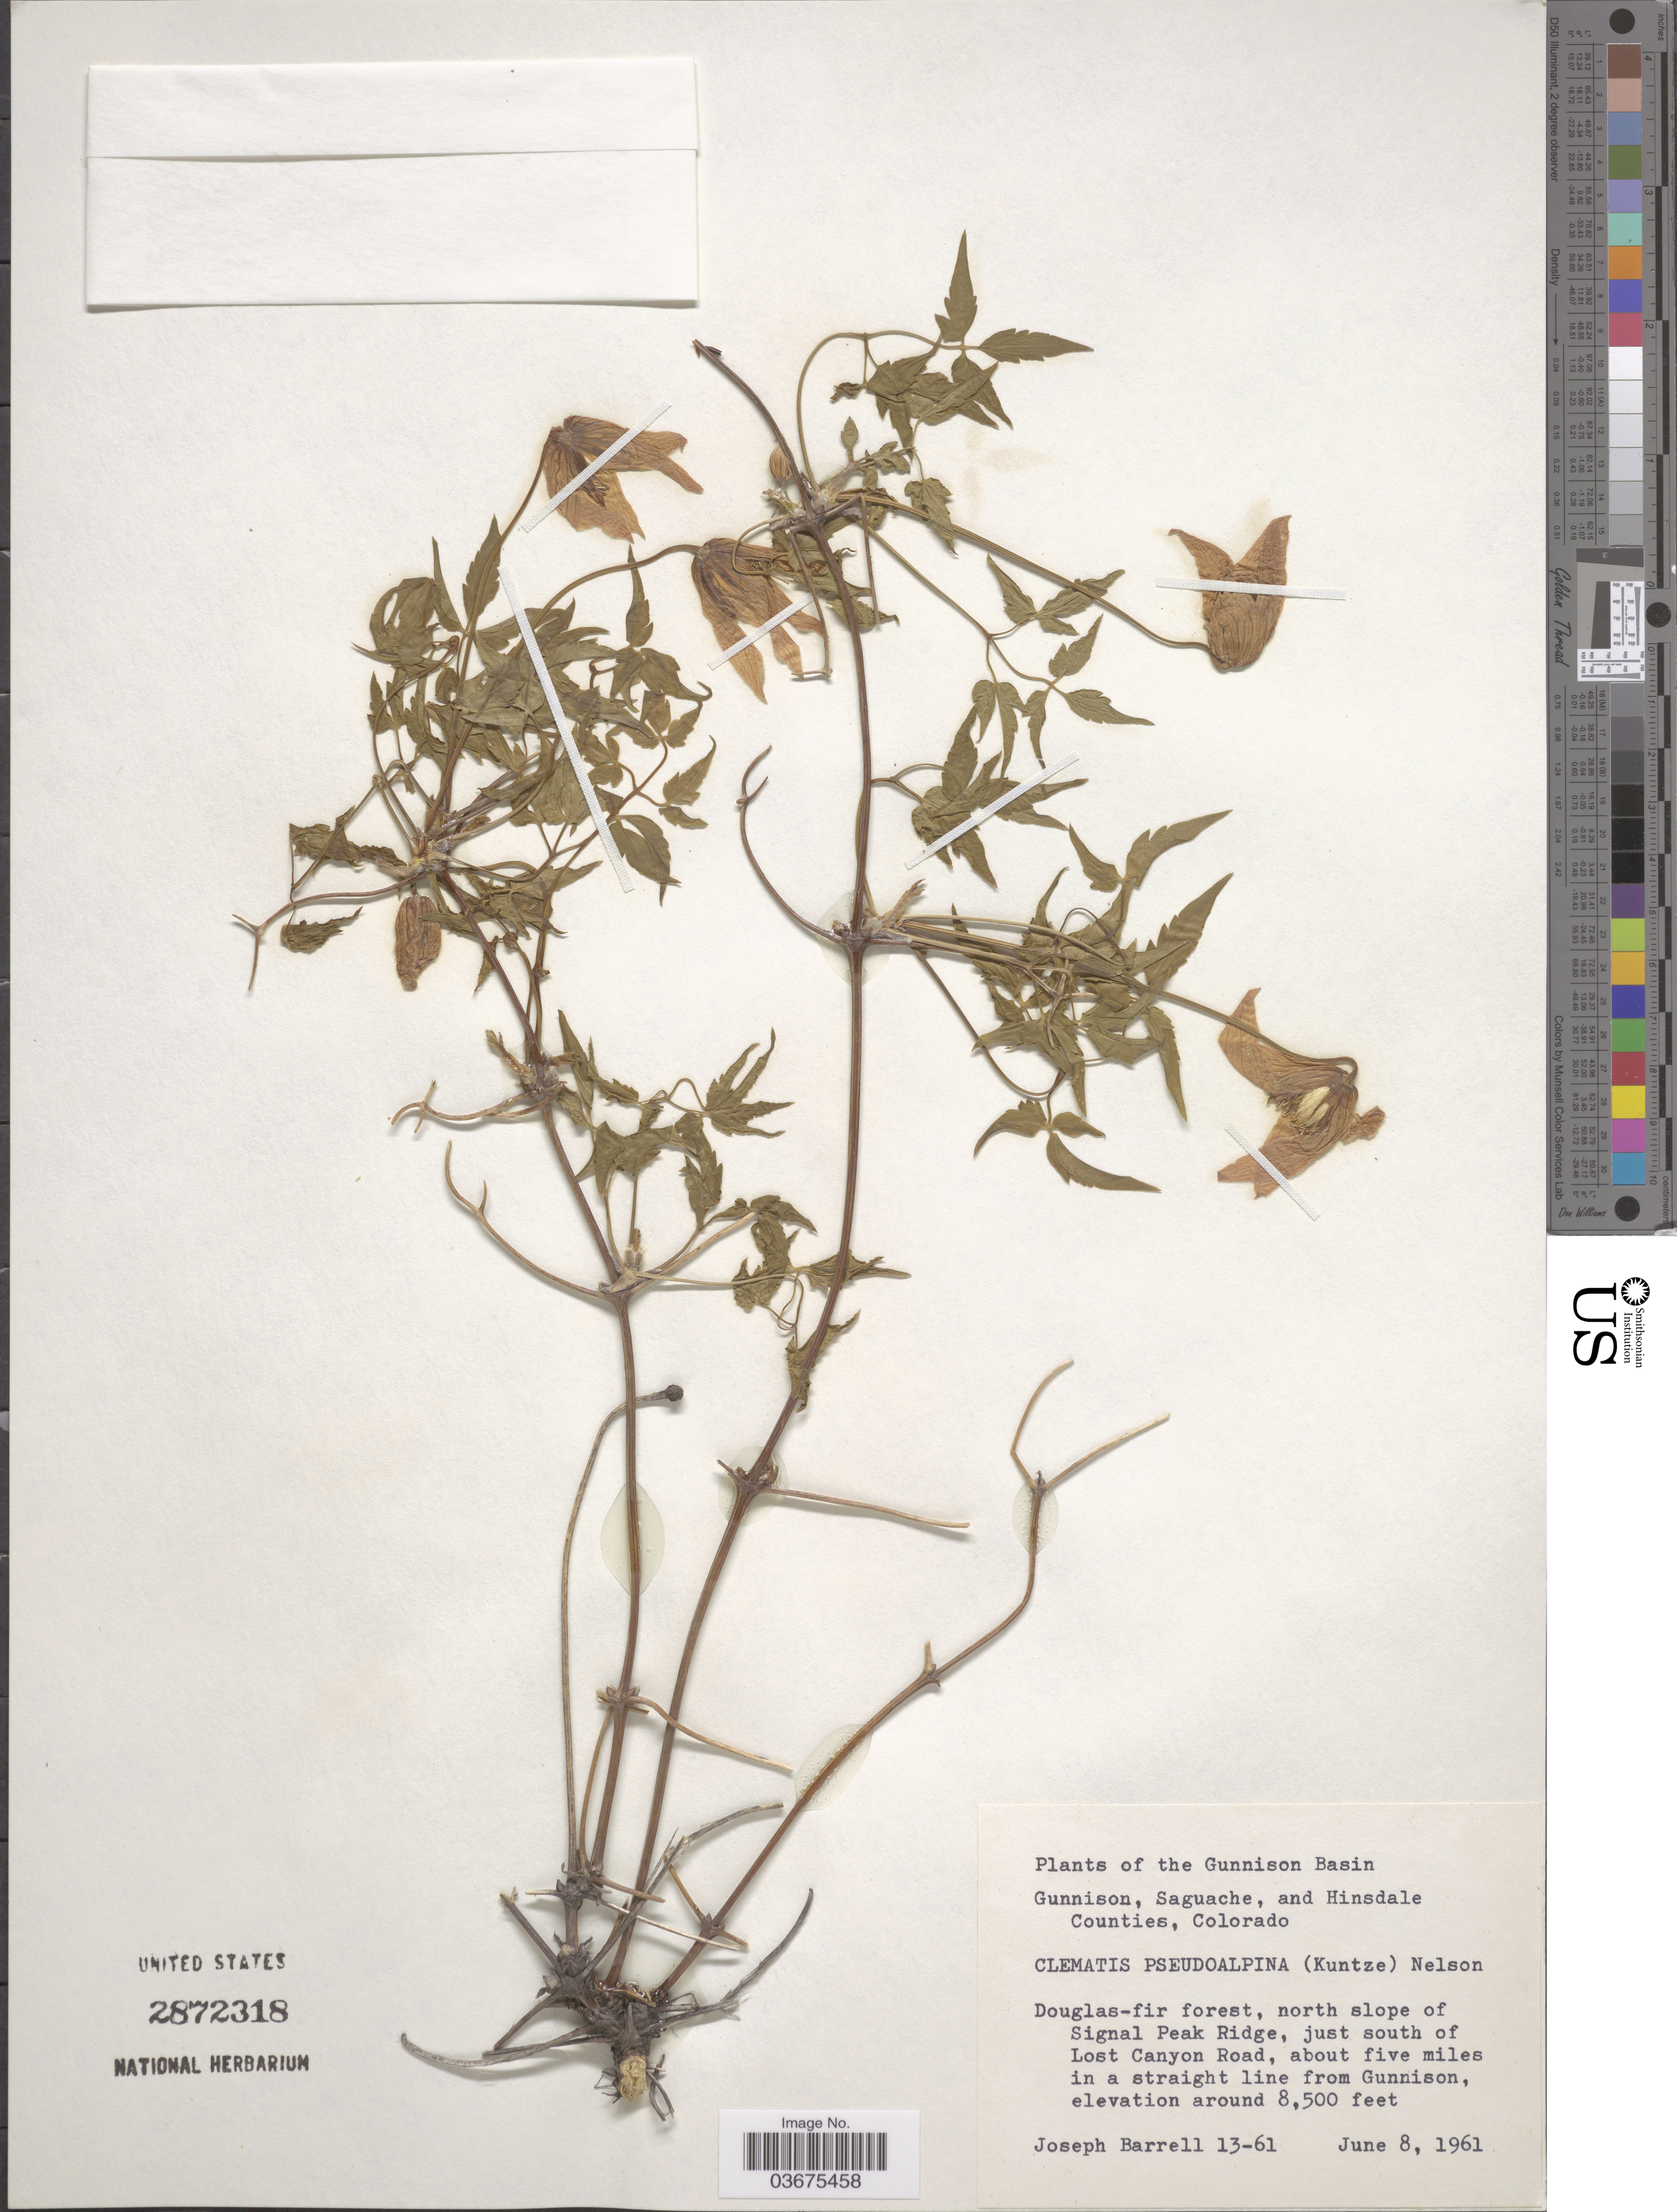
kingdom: Plantae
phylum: Tracheophyta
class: Magnoliopsida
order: Ranunculales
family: Ranunculaceae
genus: Clematis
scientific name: Clematis pseudoalpina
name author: (Kuntze) A. Nelson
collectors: J. Barrell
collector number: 13-61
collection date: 1961-06-08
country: United States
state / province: Colorado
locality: The Gunnison Basin. Douglas-fir forest, north slope of Signal Peak Ridge, just south of Lost Canyon Road, about five miles in a straight line from Gunnison.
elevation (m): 2591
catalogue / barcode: US 2872318